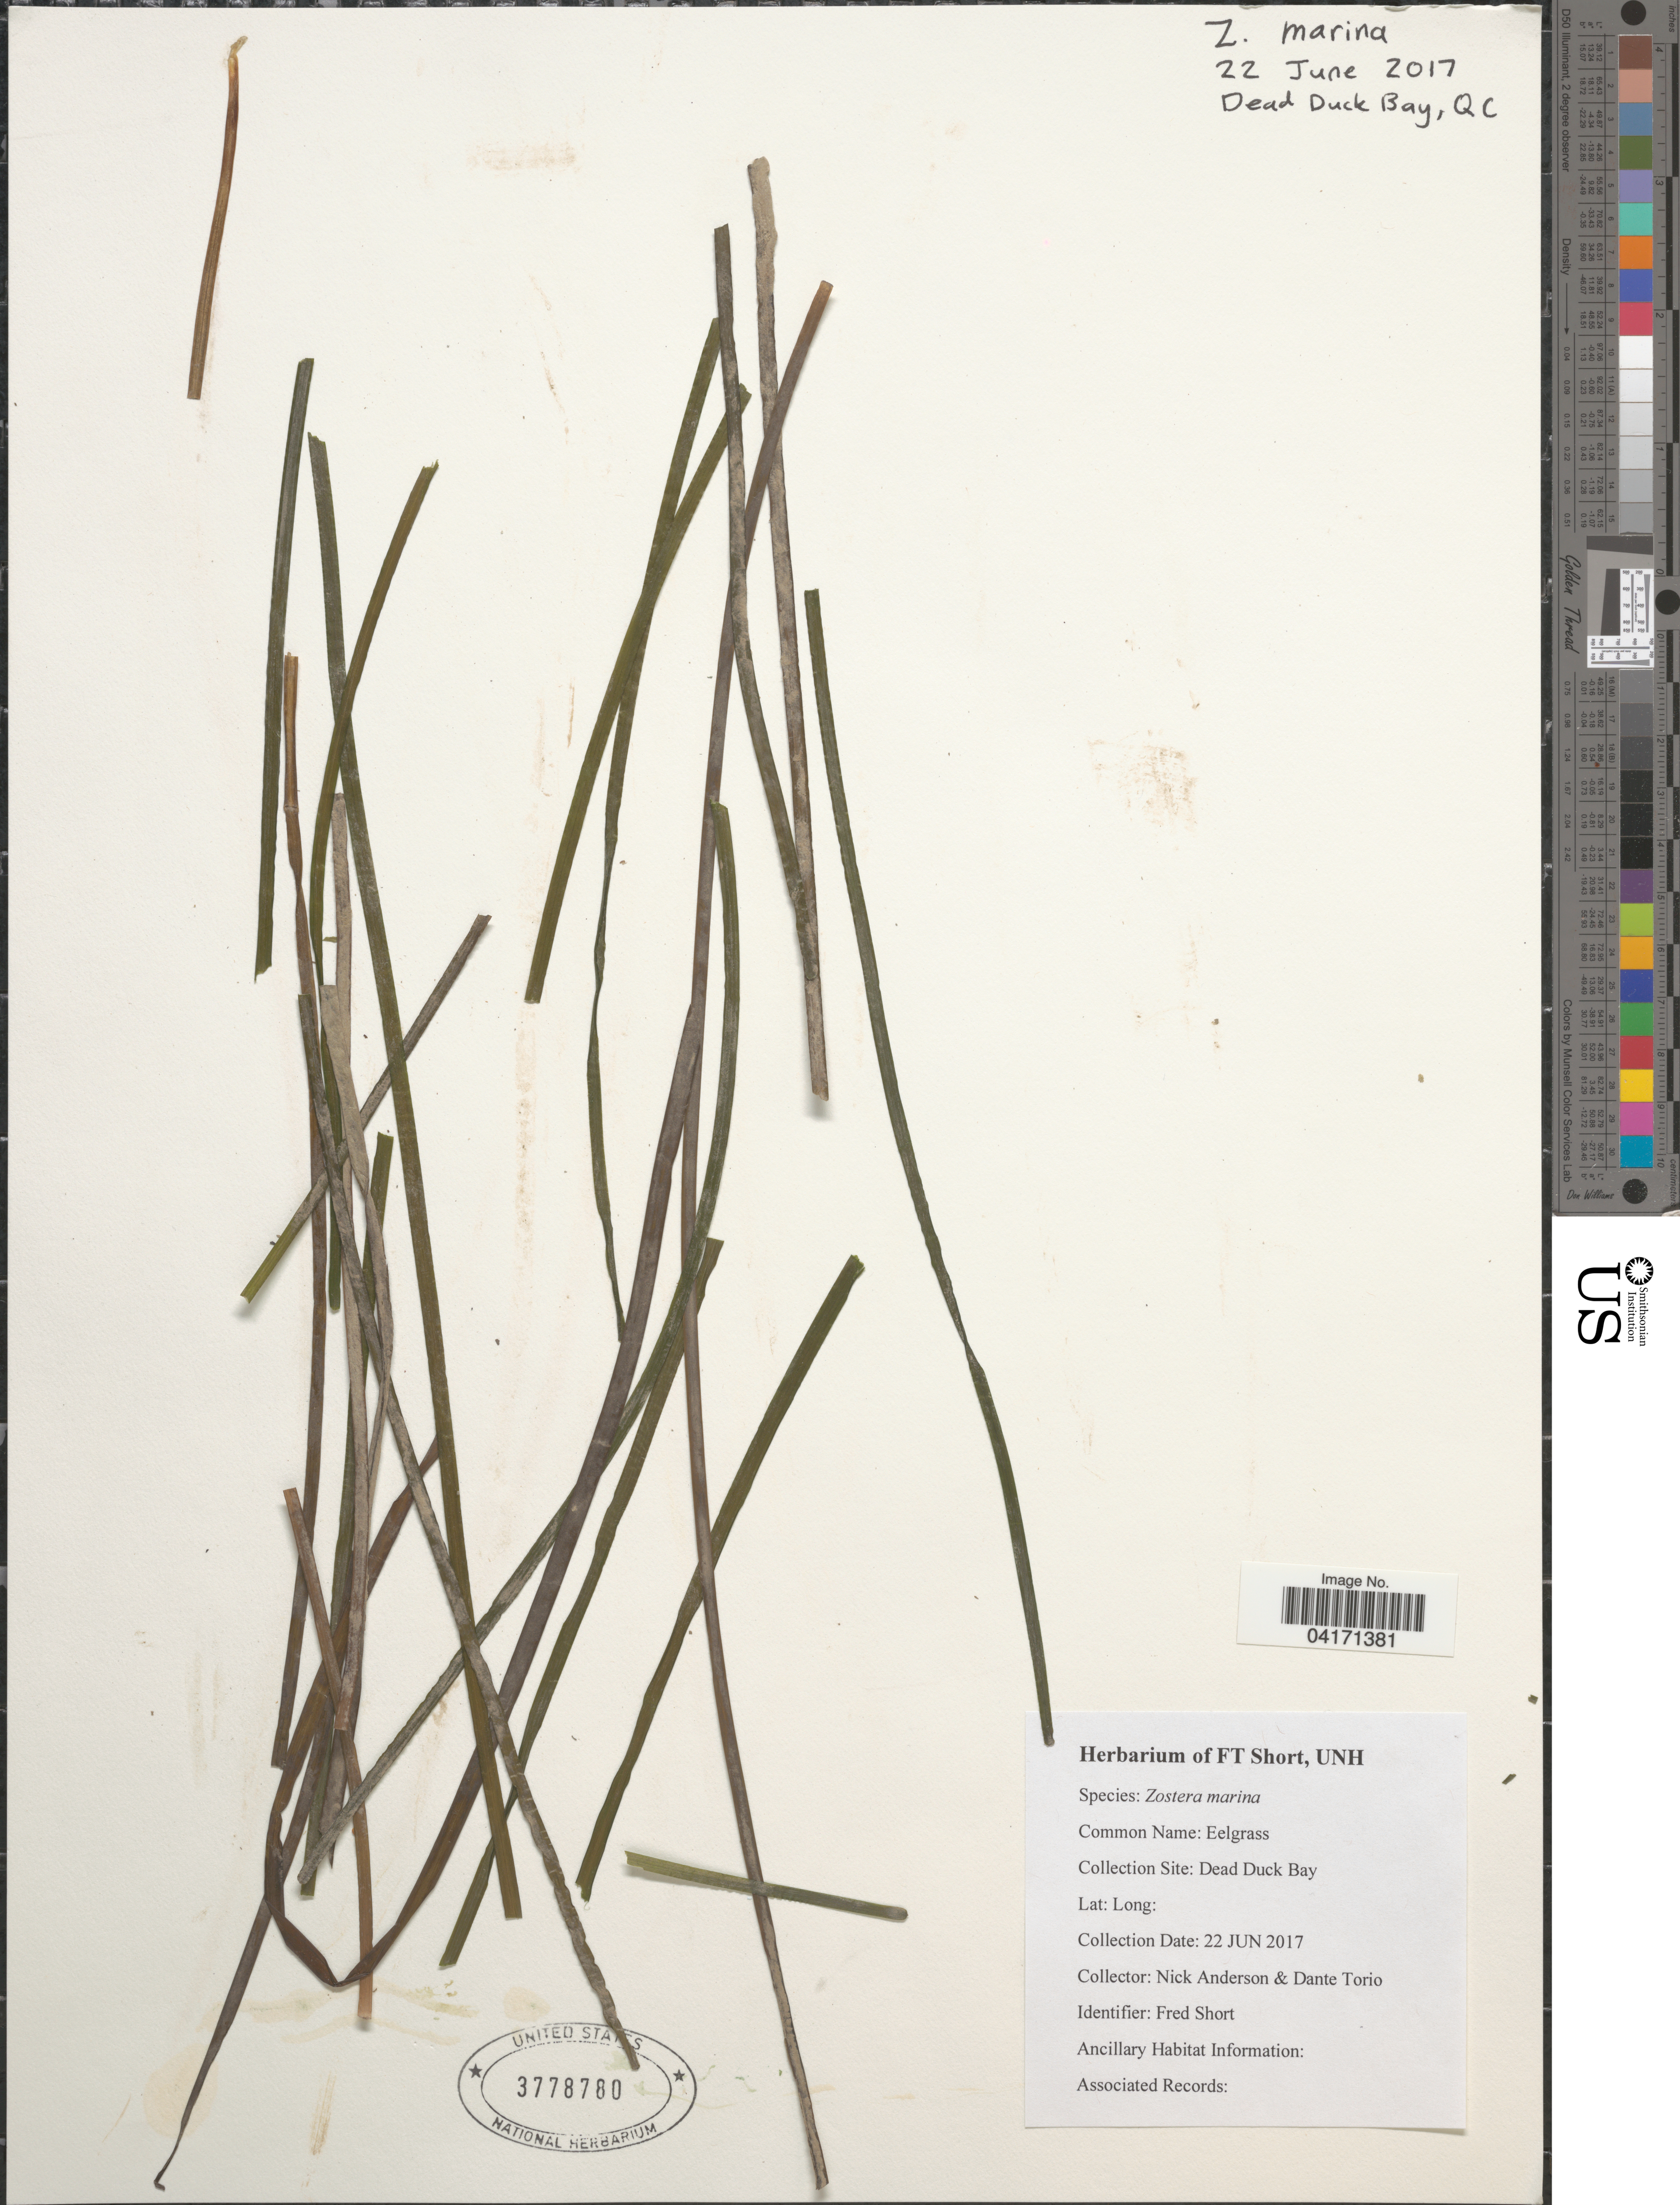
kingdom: Plantae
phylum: Tracheophyta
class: Liliopsida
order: Alismatales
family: Zosteraceae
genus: Zostera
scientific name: Zostera marina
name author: L.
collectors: N. Anderson & D. Torio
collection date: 2017-06-22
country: Canada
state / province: Quebec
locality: Dead Duck Bay.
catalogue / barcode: US 3778780